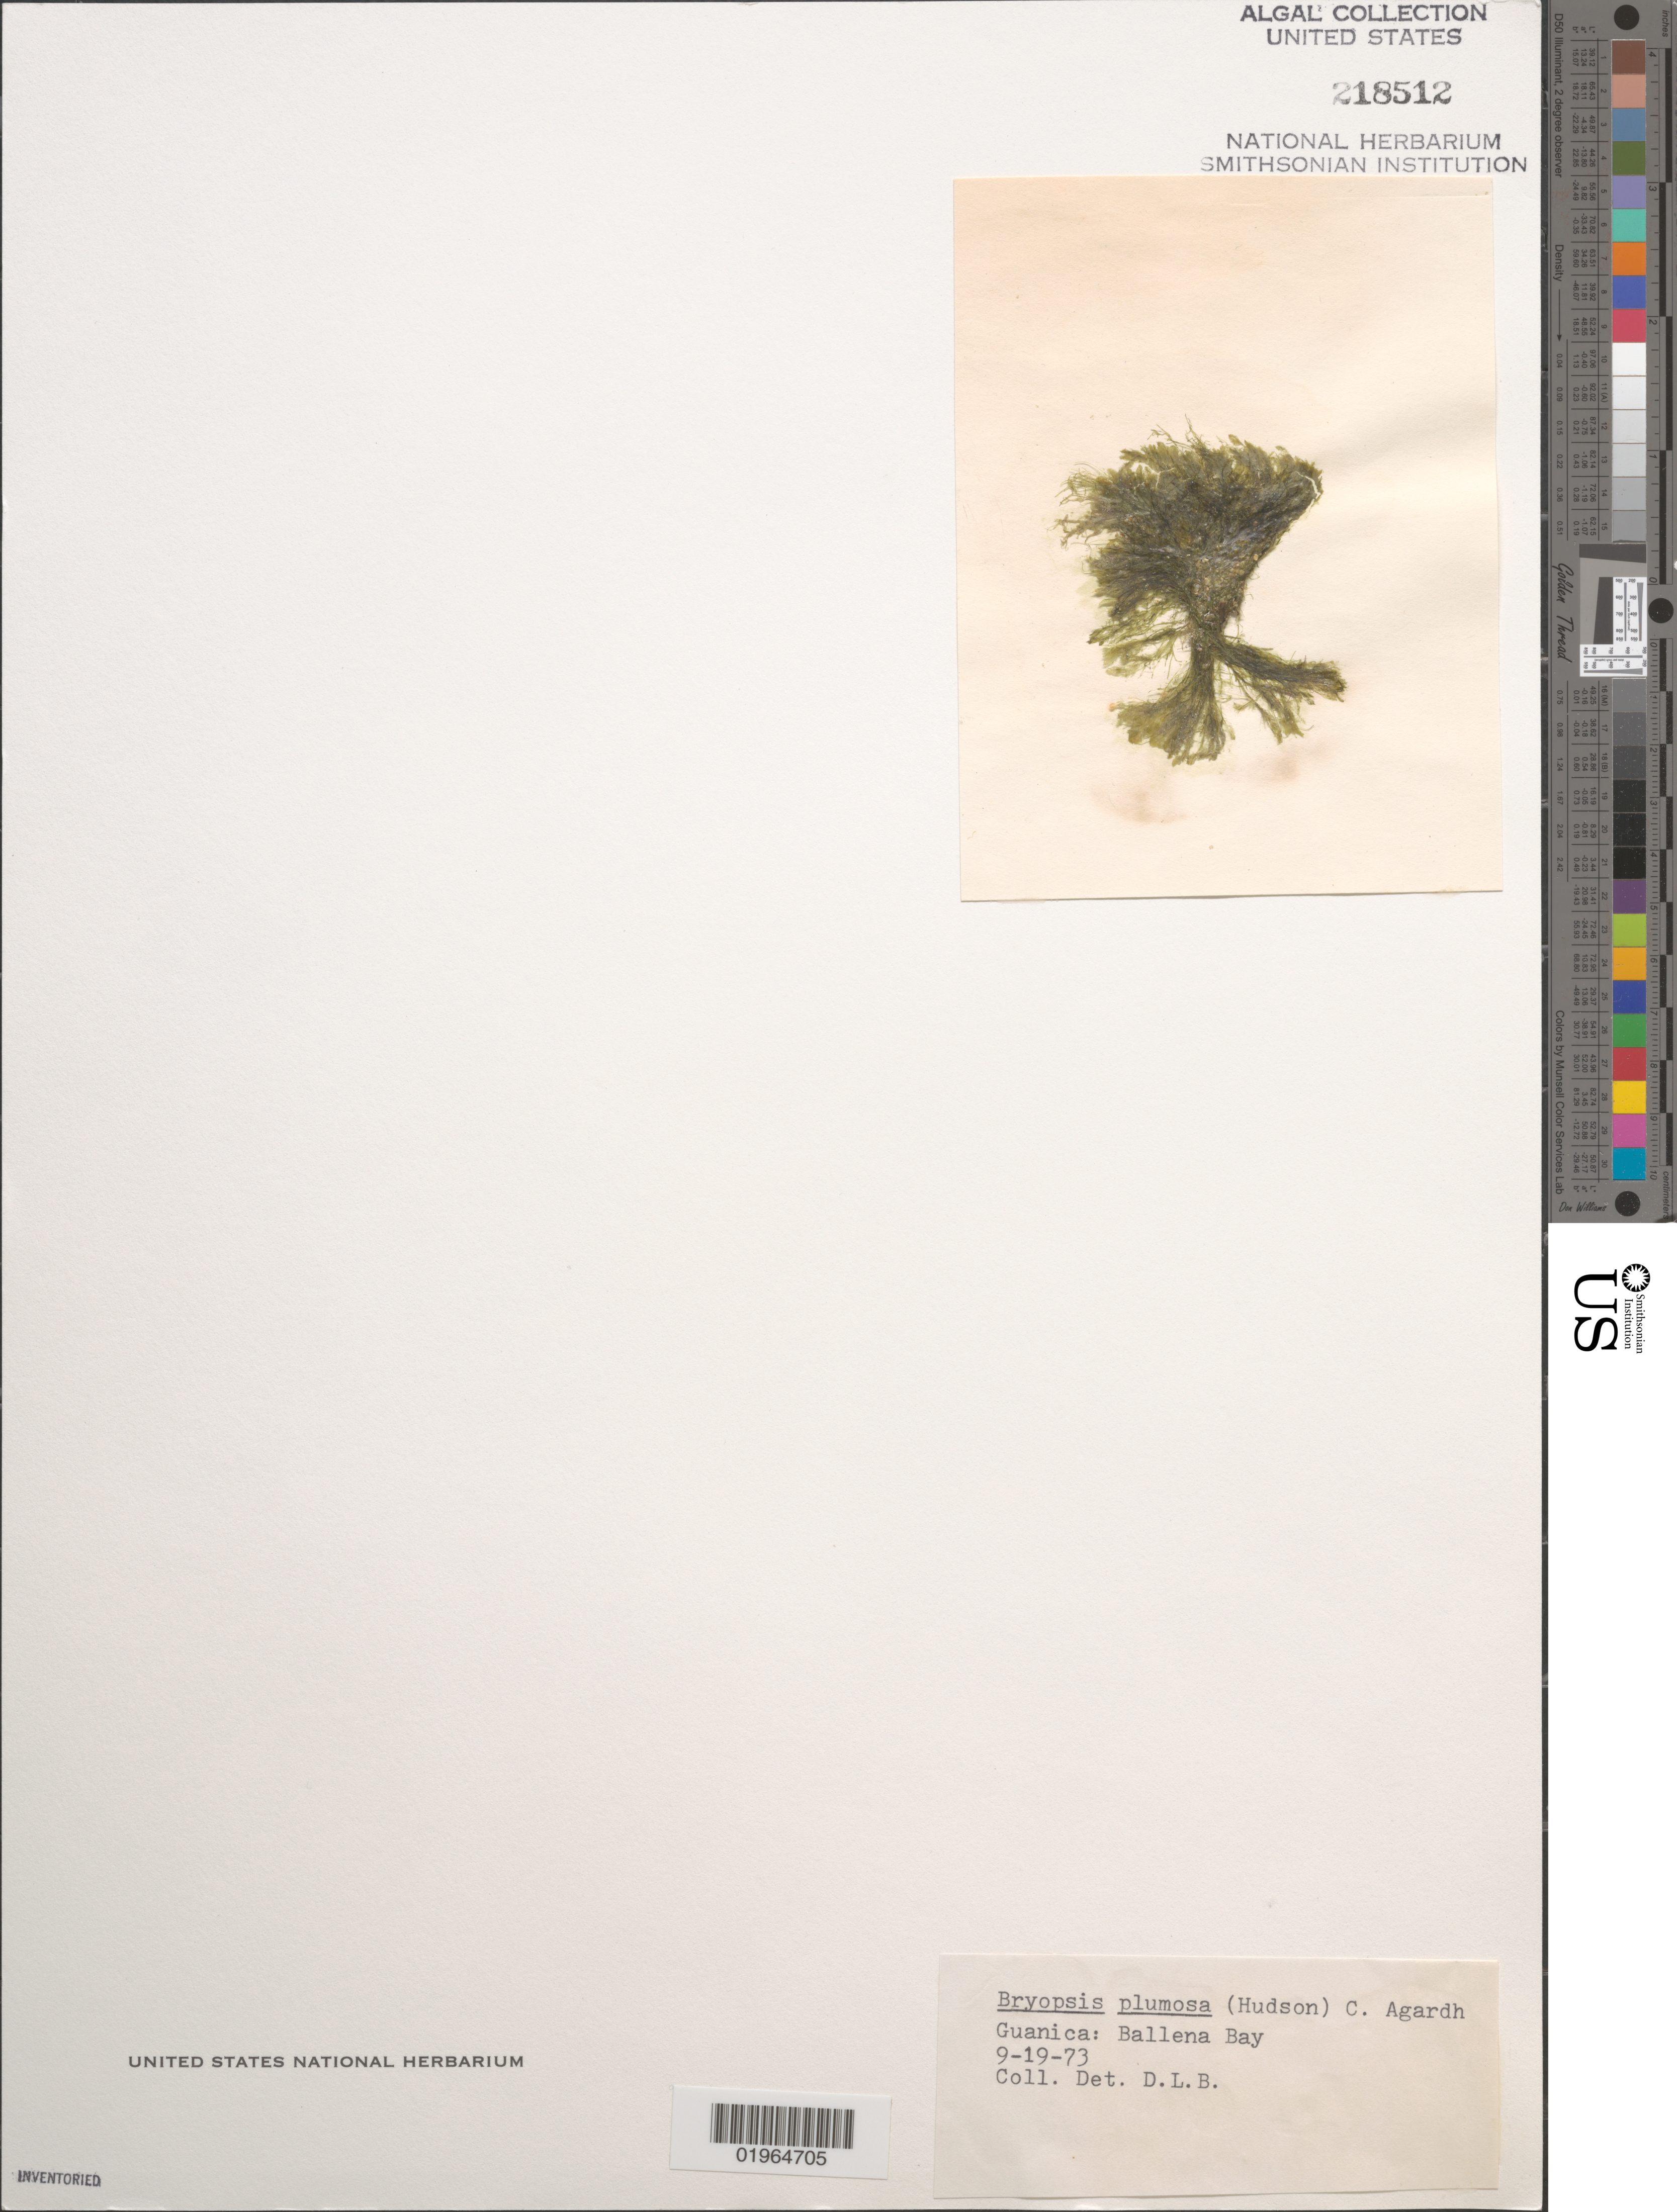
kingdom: Plantae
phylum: Chlorophyta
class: Ulvophyceae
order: Bryopsidales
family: Bryopsidaceae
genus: Bryopsis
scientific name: Bryopsis plumosa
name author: (Huds.) C. Agardh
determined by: Ballantine, D. L.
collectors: D.L. Ballantine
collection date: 1973-09-19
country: Puerto Rico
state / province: Guanica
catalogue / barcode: US 218512